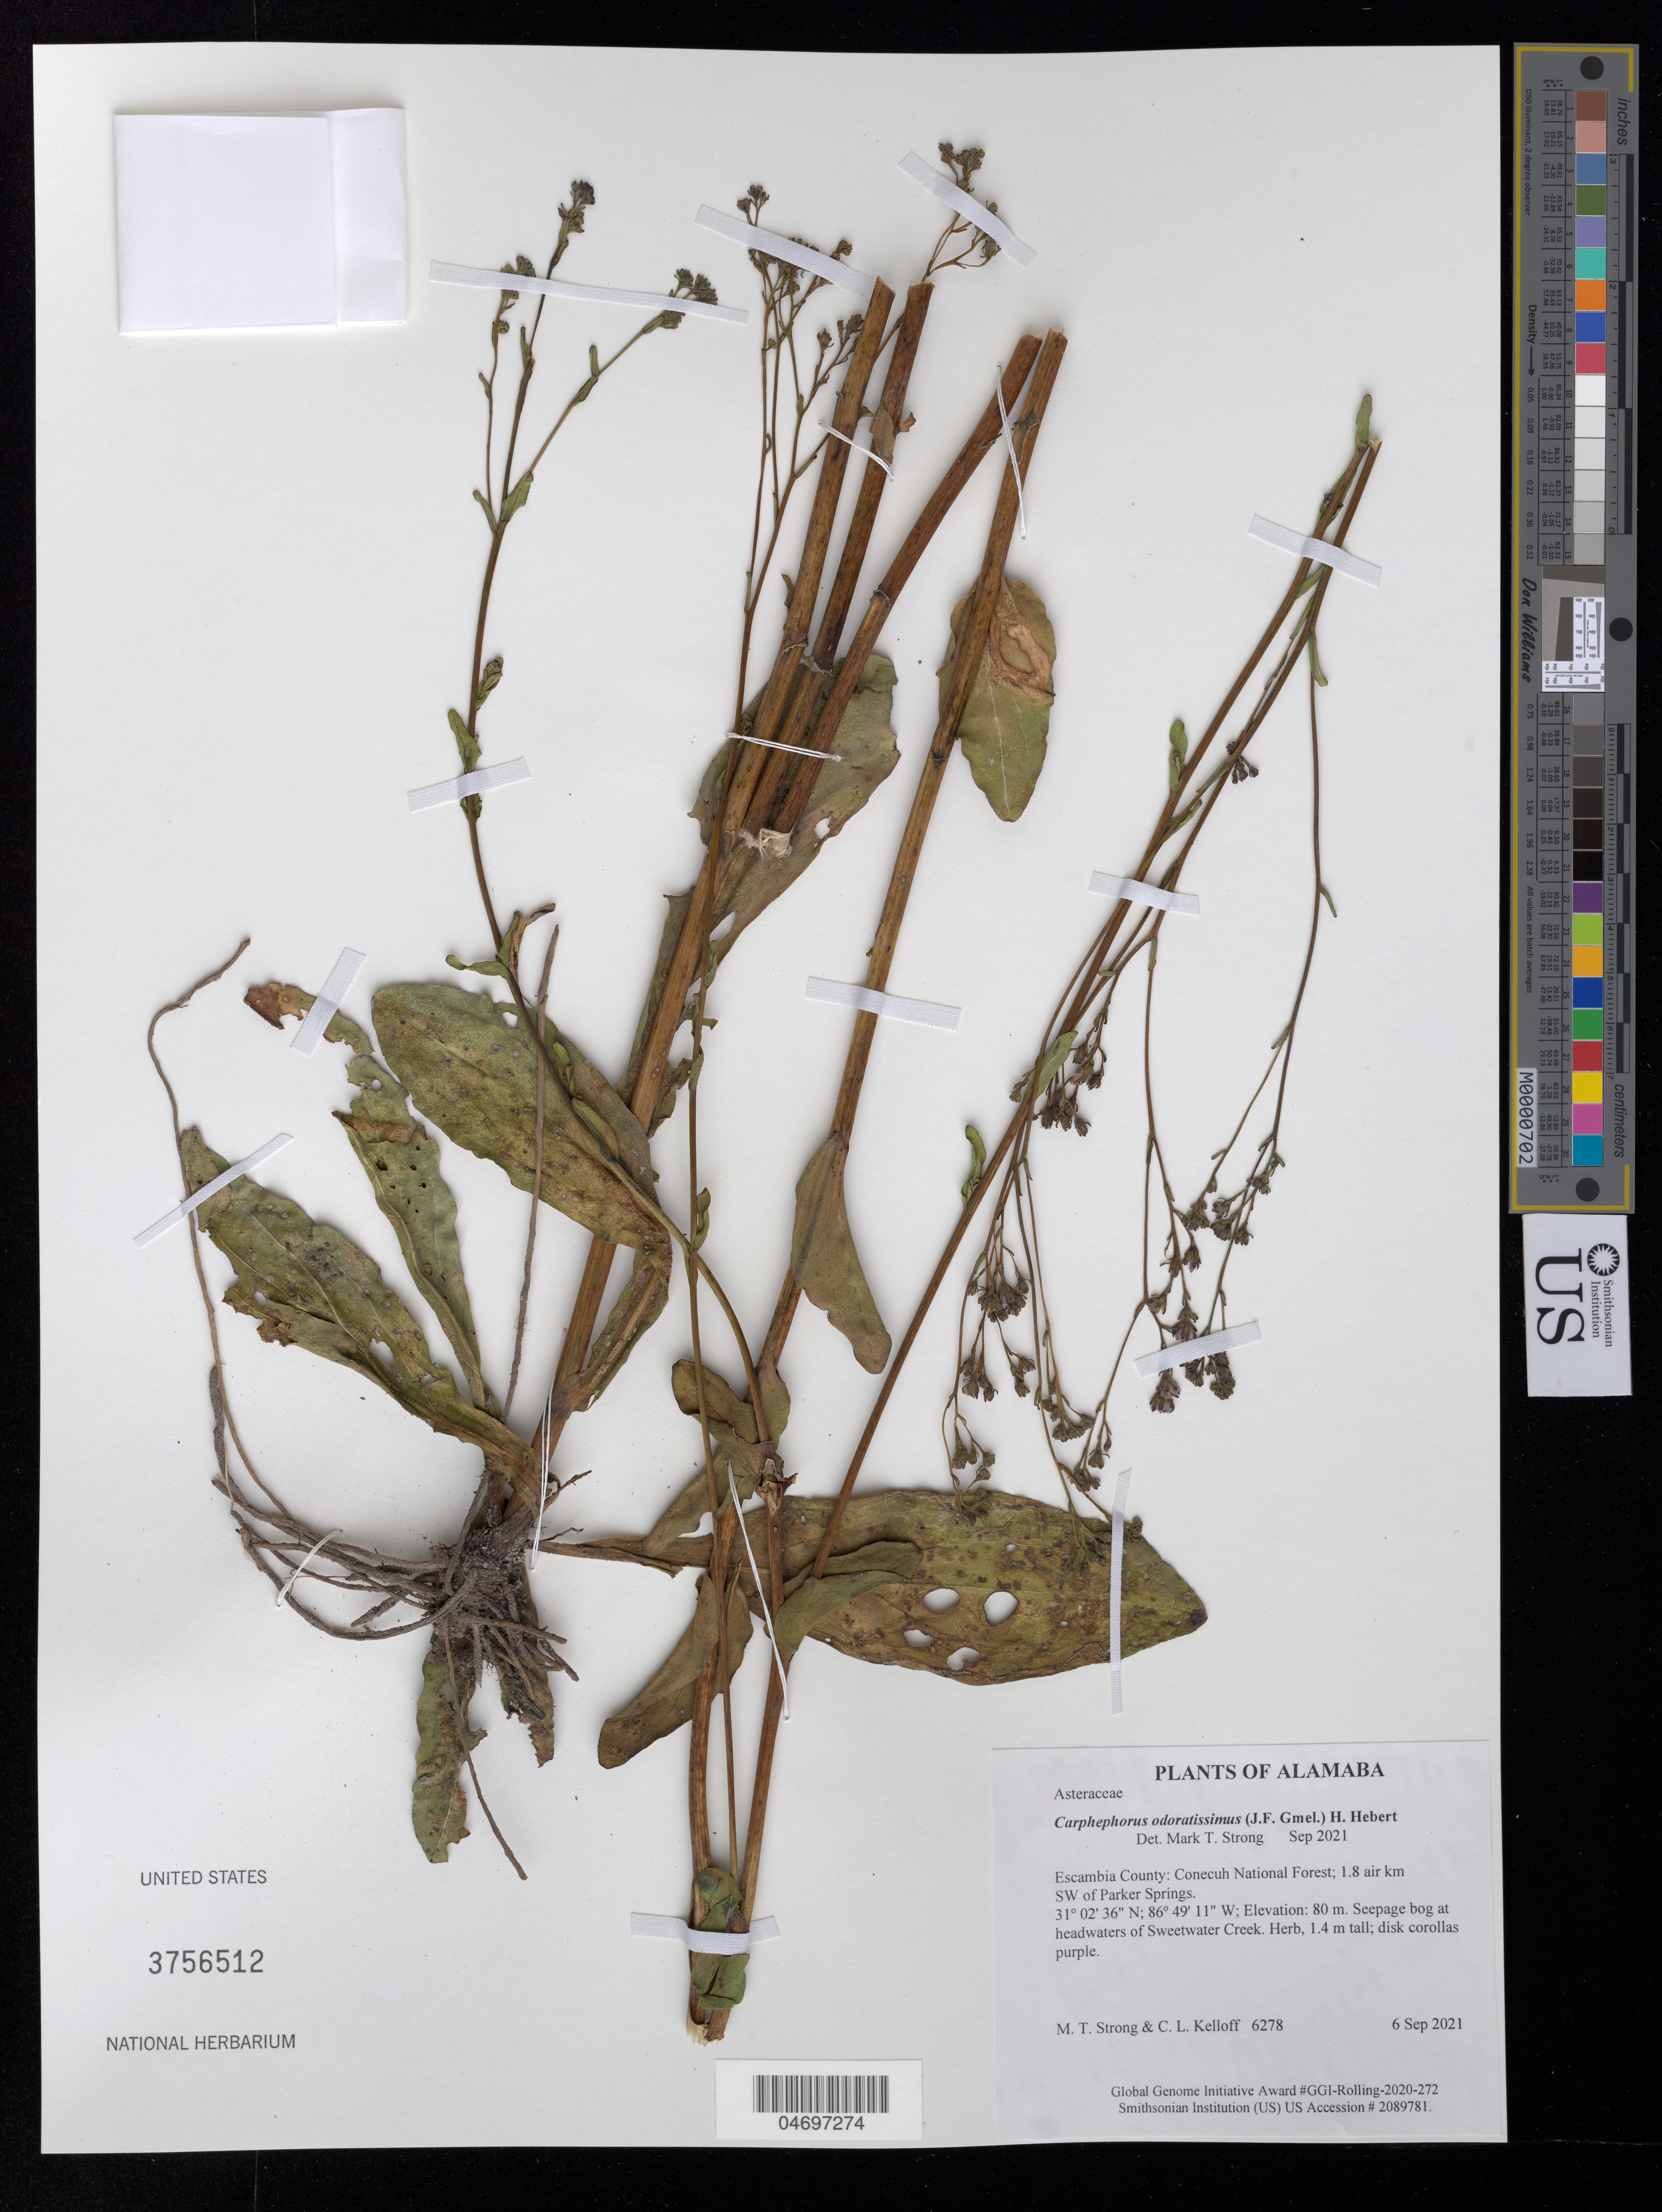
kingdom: Plantae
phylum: Tracheophyta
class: Magnoliopsida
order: Asterales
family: Asteraceae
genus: Carphephorus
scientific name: Carphephorus odoratissimus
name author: (J.F. Gmel.) H. Hebert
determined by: Strong, Mark T.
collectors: M. T. Strong & C. L. Kelloff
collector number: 6278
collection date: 2021-09-06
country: United States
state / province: Alabama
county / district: Escambia County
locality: Conecuh National Forest; 1.8 air km SW of Parker Springs.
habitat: Seepage bog at headwaters of Sweetwater Creek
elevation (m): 80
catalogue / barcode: US 3756512